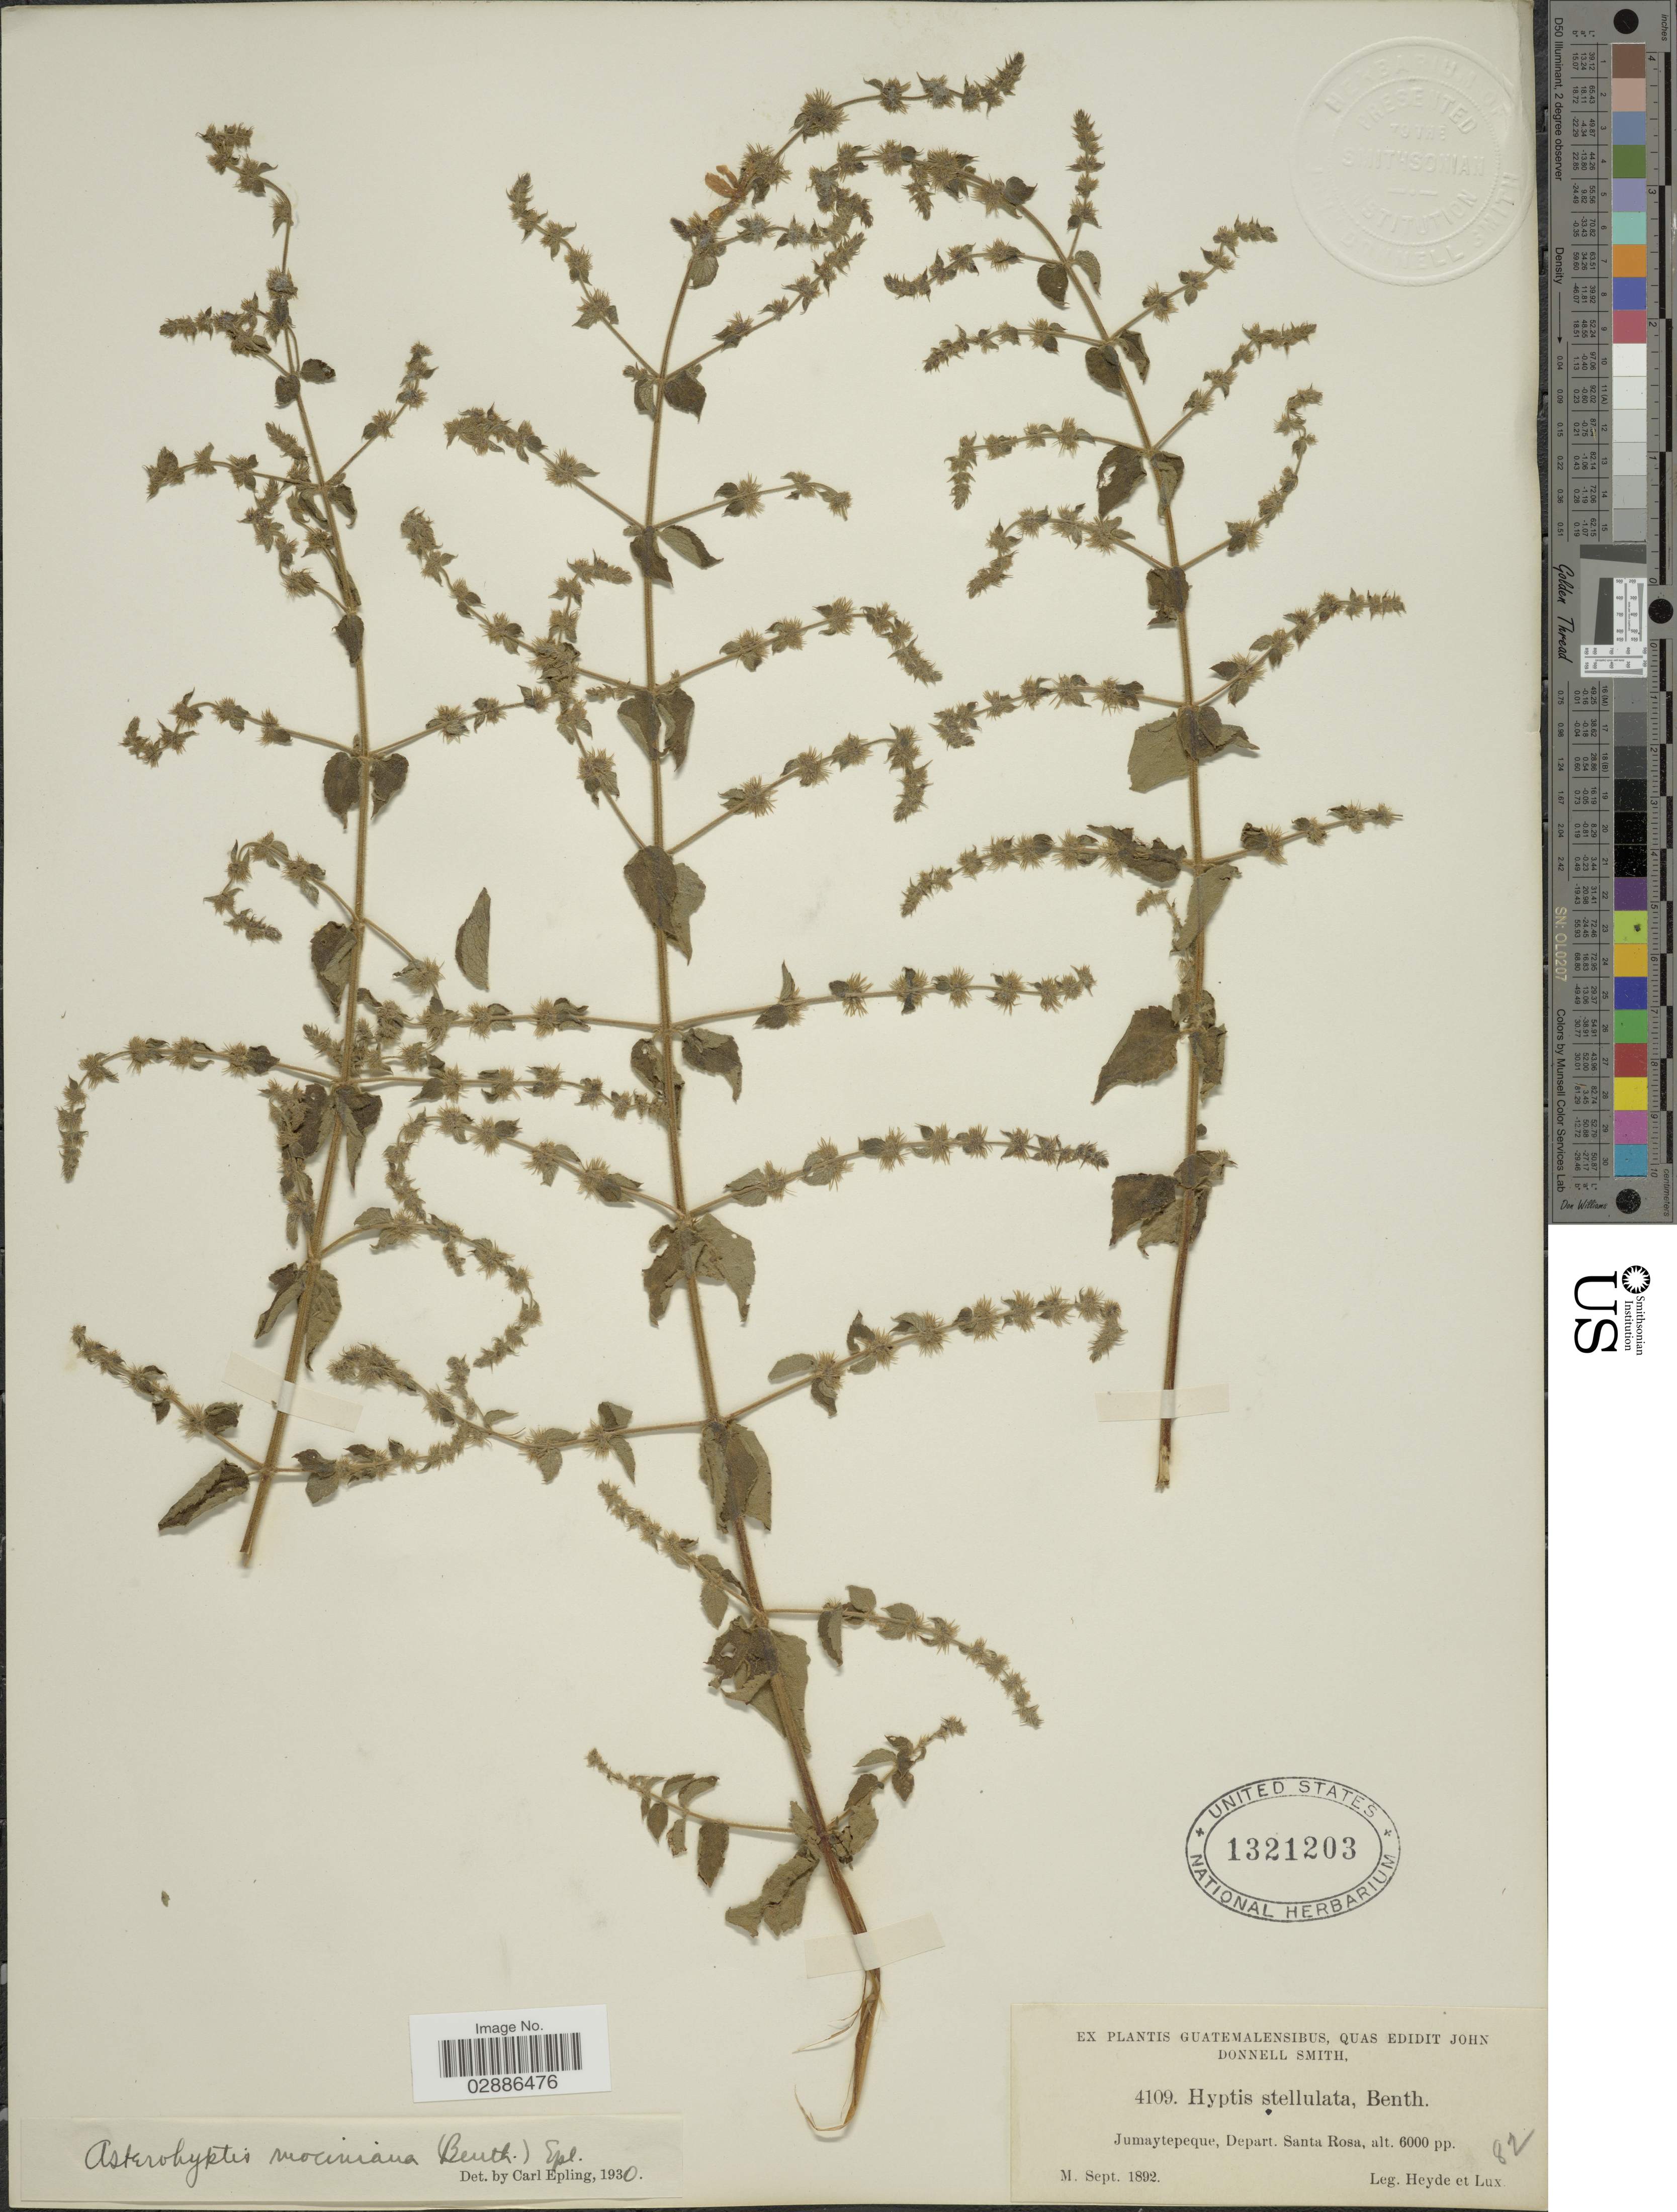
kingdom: Plantae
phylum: Tracheophyta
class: Magnoliopsida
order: Lamiales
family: Lamiaceae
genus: Asterohyptis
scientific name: Asterohyptis mociniana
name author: (Benth.) Epling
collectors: Heyde & Lux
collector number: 4109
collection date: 1892-09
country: Guatemala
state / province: Santa Rosa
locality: Jumaytepeque, Depart. Santa Rosa.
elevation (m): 1829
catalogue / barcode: US 1321203